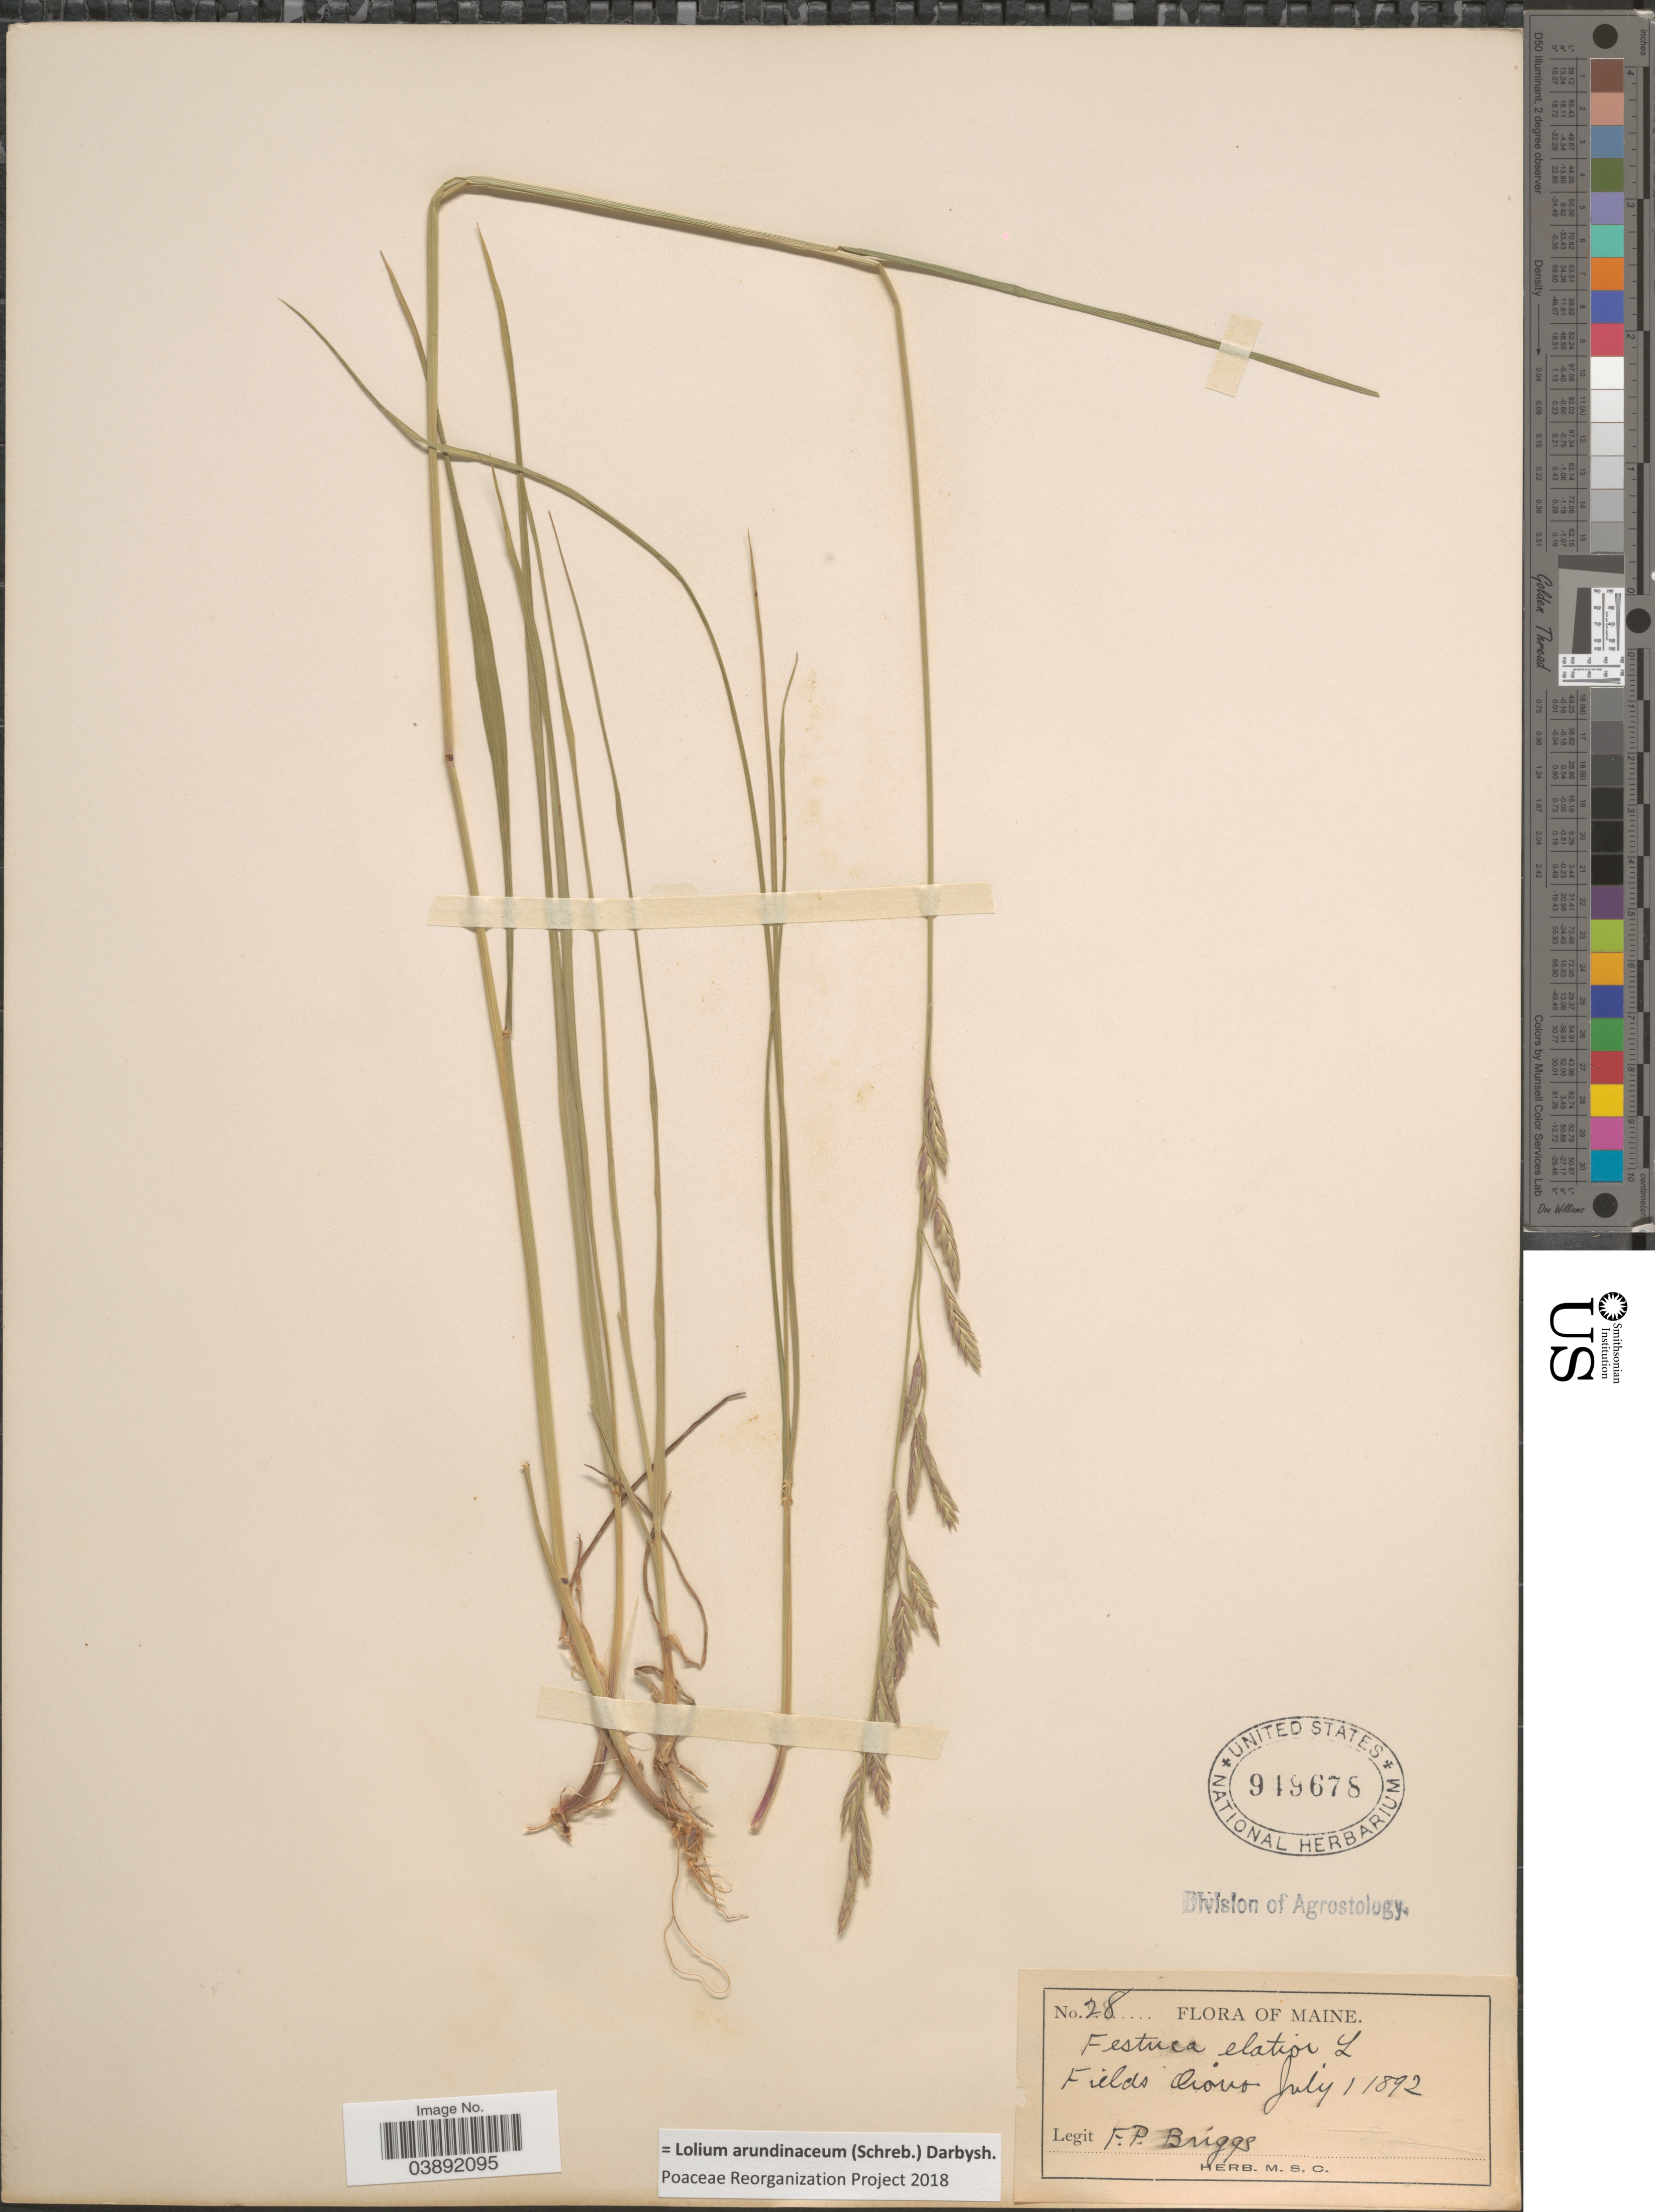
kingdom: Plantae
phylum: Tracheophyta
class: Liliopsida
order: Poales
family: Poaceae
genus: Lolium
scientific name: Lolium arundinaceum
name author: (Schreb.) Darbysh.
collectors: F. Briggs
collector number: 28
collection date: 1892-07-01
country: United States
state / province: Maine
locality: Fields Orono.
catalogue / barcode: US 949678